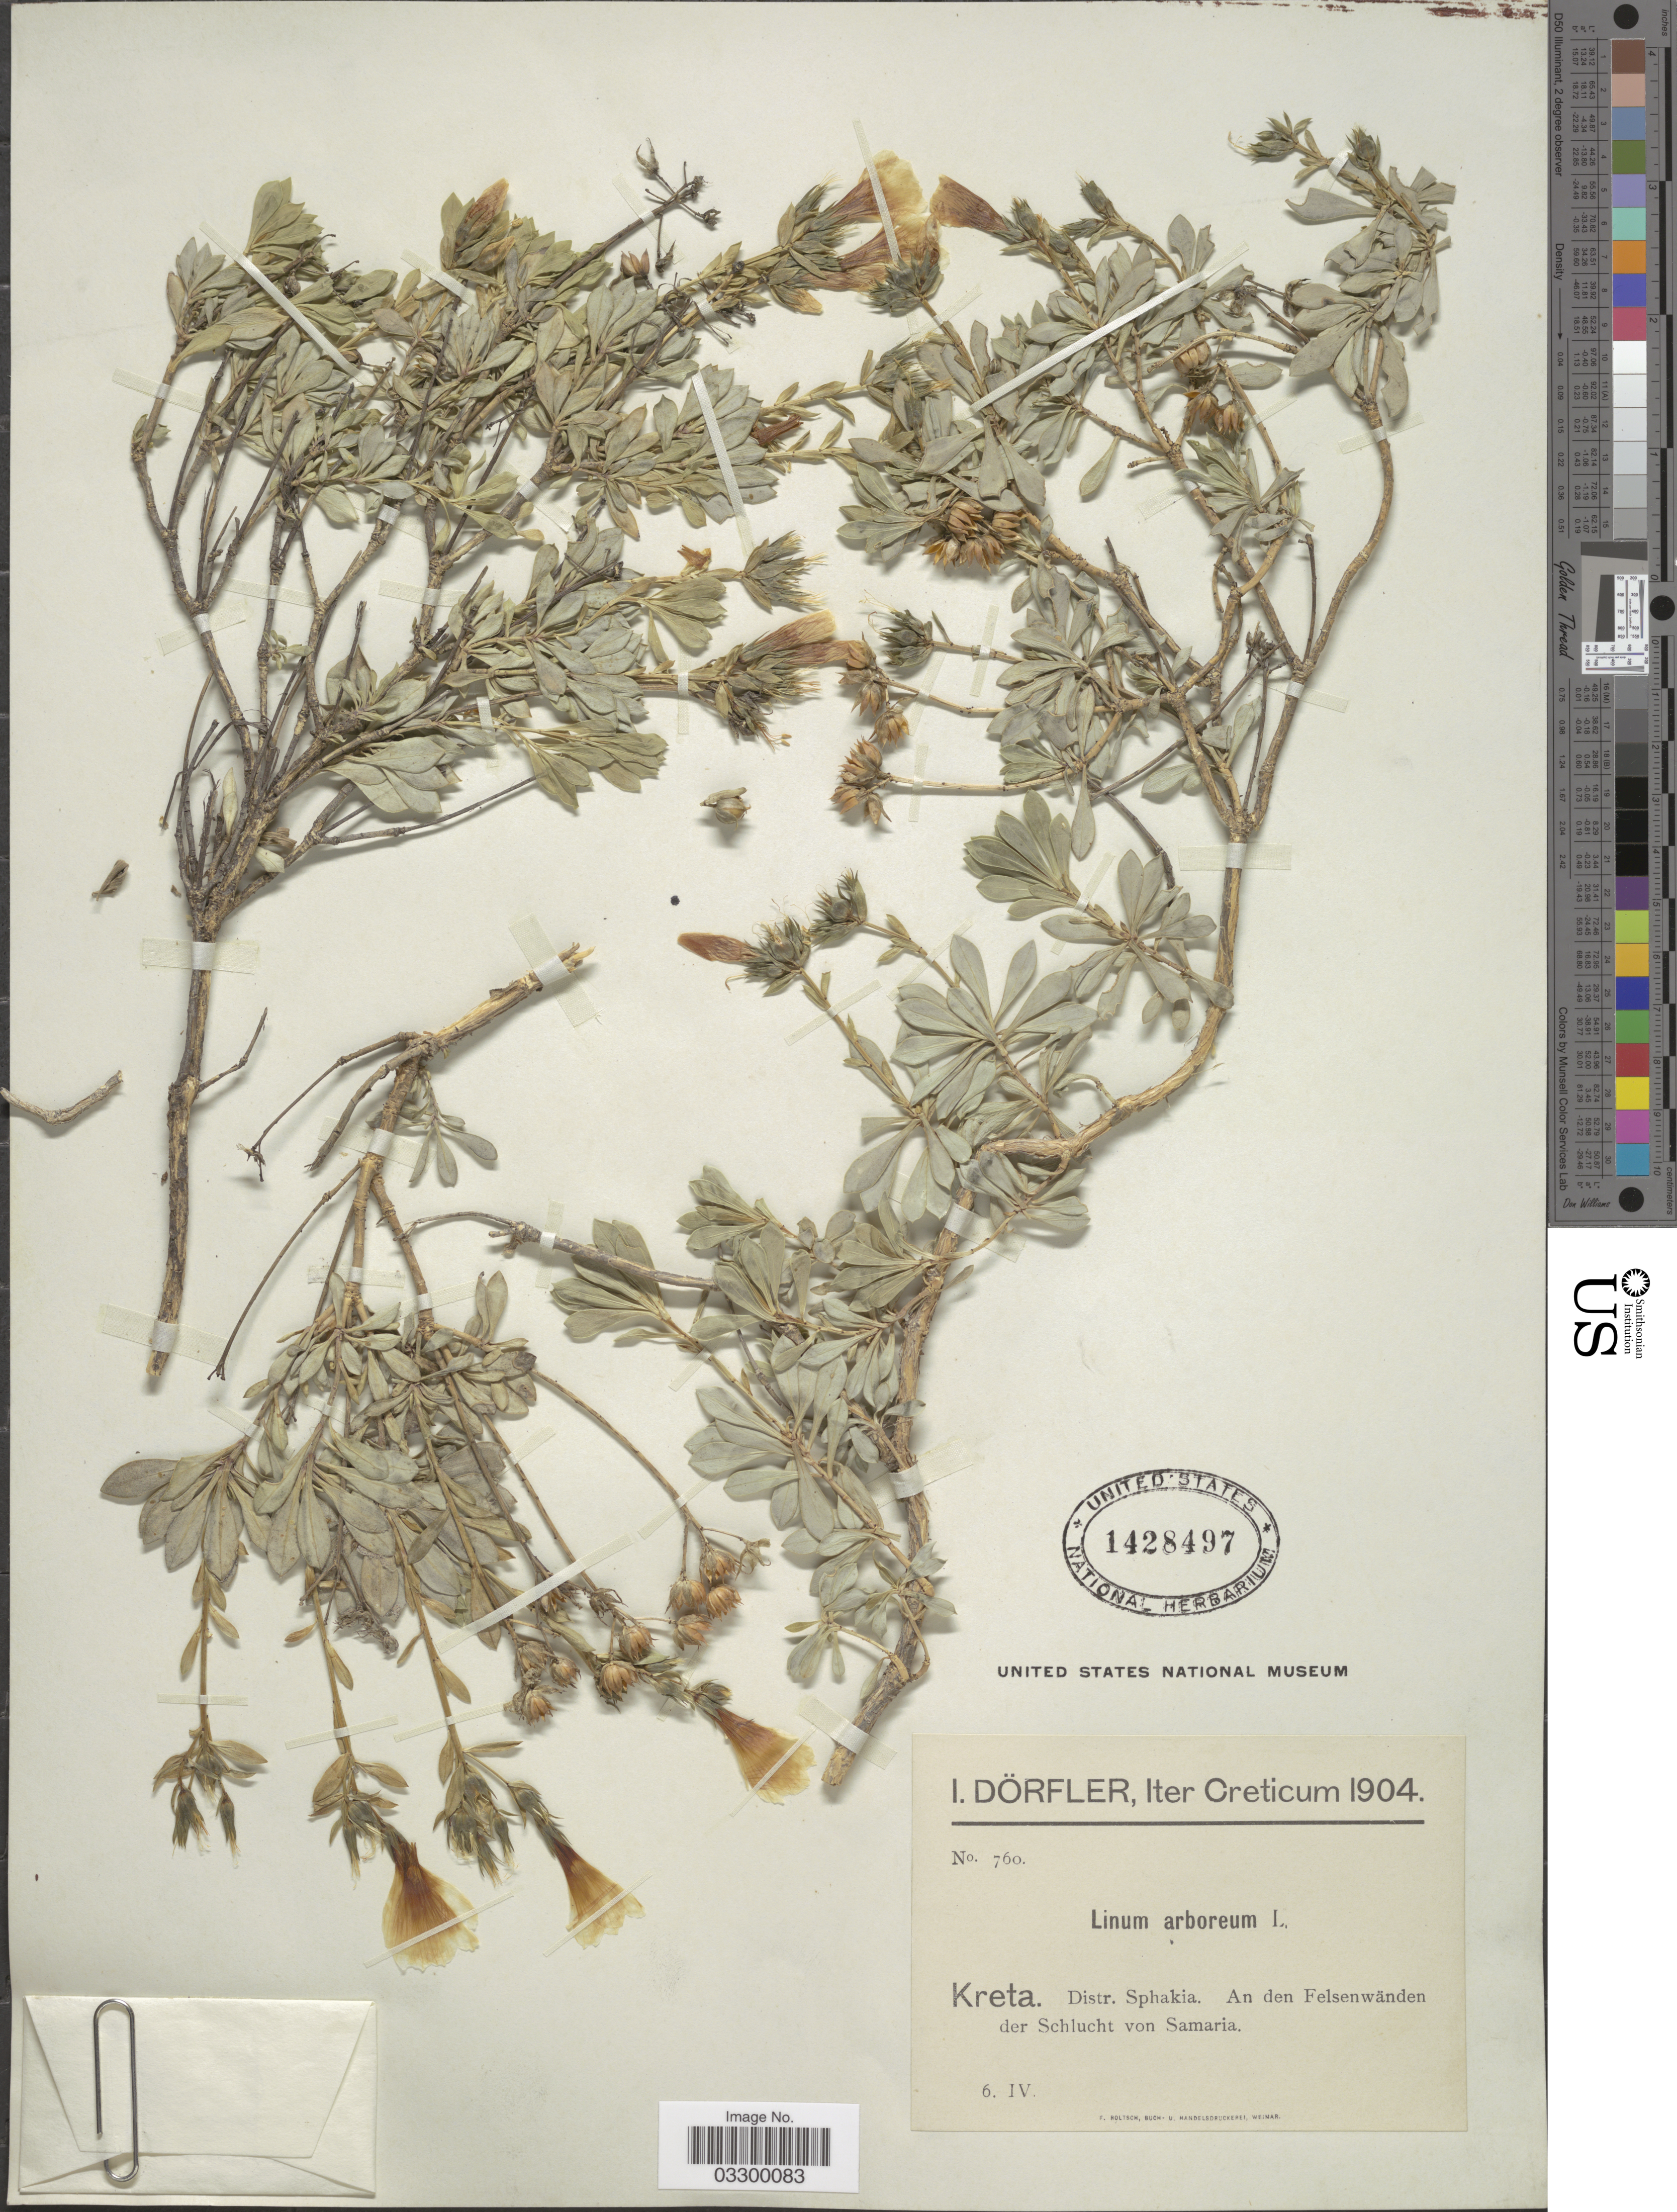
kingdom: Plantae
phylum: Tracheophyta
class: Magnoliopsida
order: Malpighiales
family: Linaceae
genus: Linum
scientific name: Linum arboreum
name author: L.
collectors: I. Dörfler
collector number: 760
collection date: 1904-04-06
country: Greece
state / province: Crete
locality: Kreta. Distr. Sphakia. An den Felsenwänden der Schlucht von Samaria.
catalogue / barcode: US 1428497